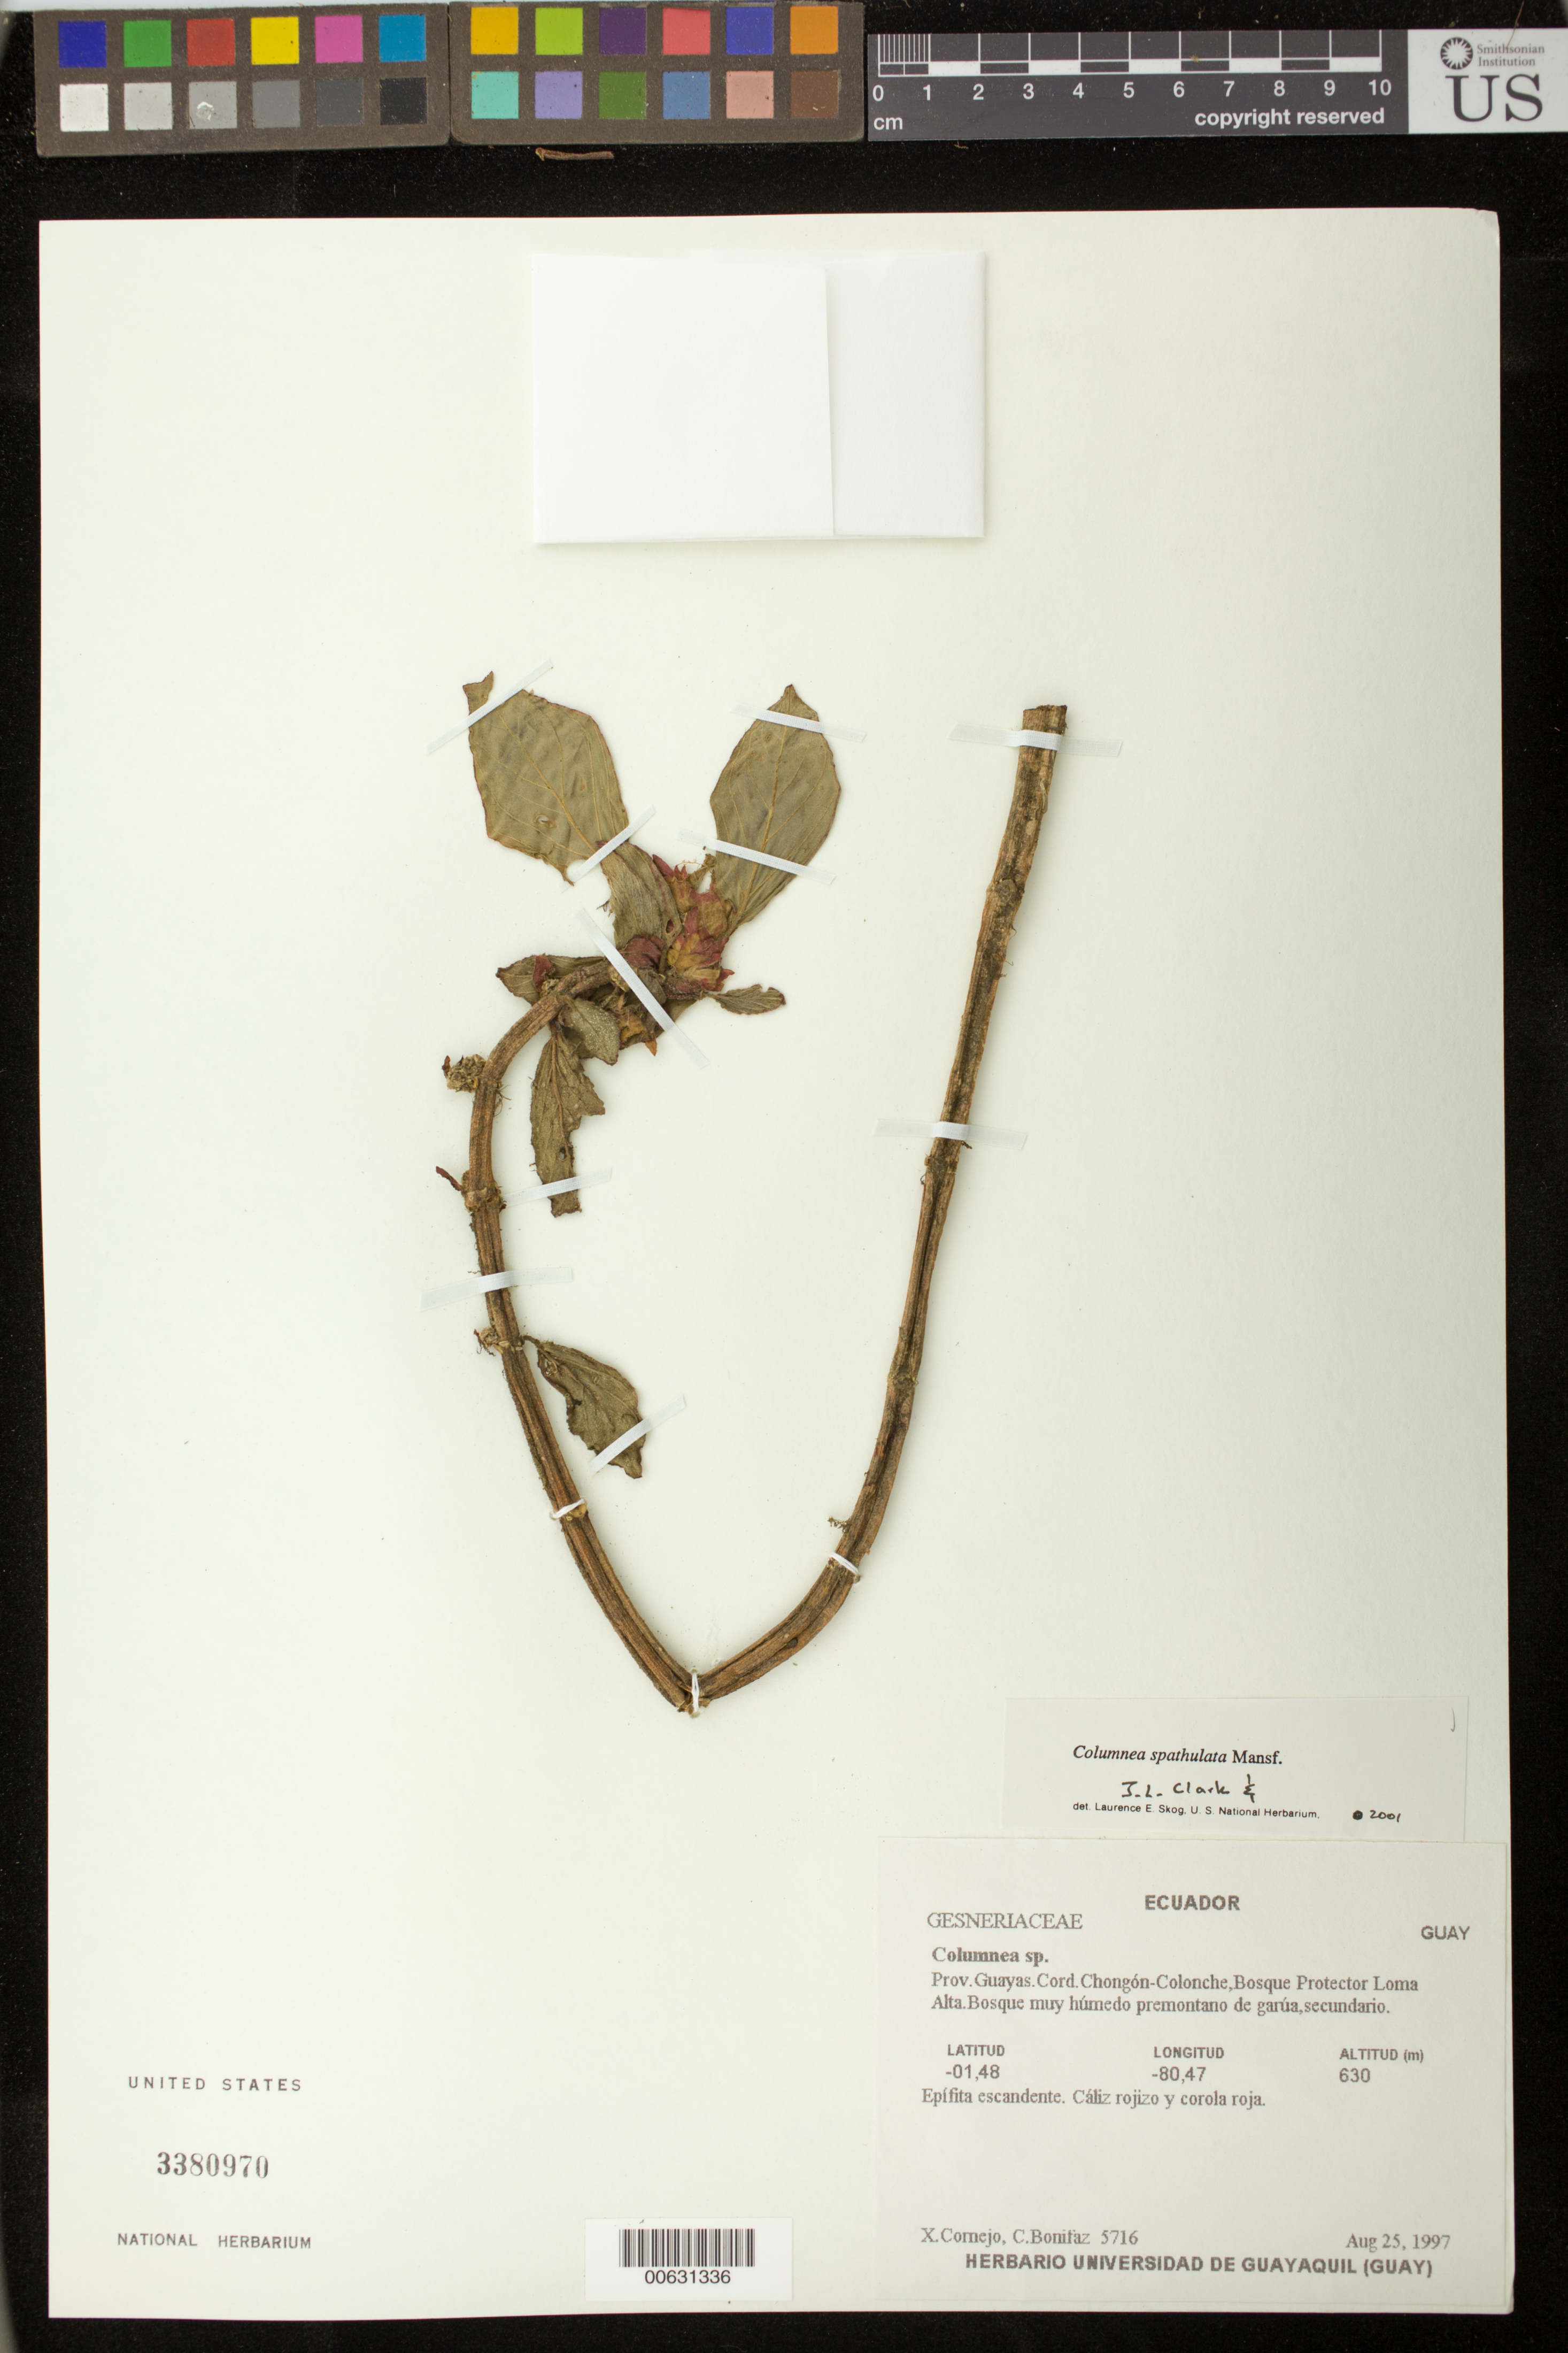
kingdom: Plantae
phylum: Tracheophyta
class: Magnoliopsida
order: Lamiales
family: Gesneriaceae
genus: Columnea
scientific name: Columnea spathulata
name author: Mansf.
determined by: Clark, J. L.; Skog, Laurence E.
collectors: X. F. Cornejo & C. Bonifaz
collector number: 5716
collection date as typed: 25 Aug 1997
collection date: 1997-08-25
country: Ecuador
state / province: Guayas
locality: Cord. Chongón-Colonche, Bosque Protector Loma Alta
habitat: Bosque muy húmedo premontano de garúa, secundario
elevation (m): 630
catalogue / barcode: US 3380970